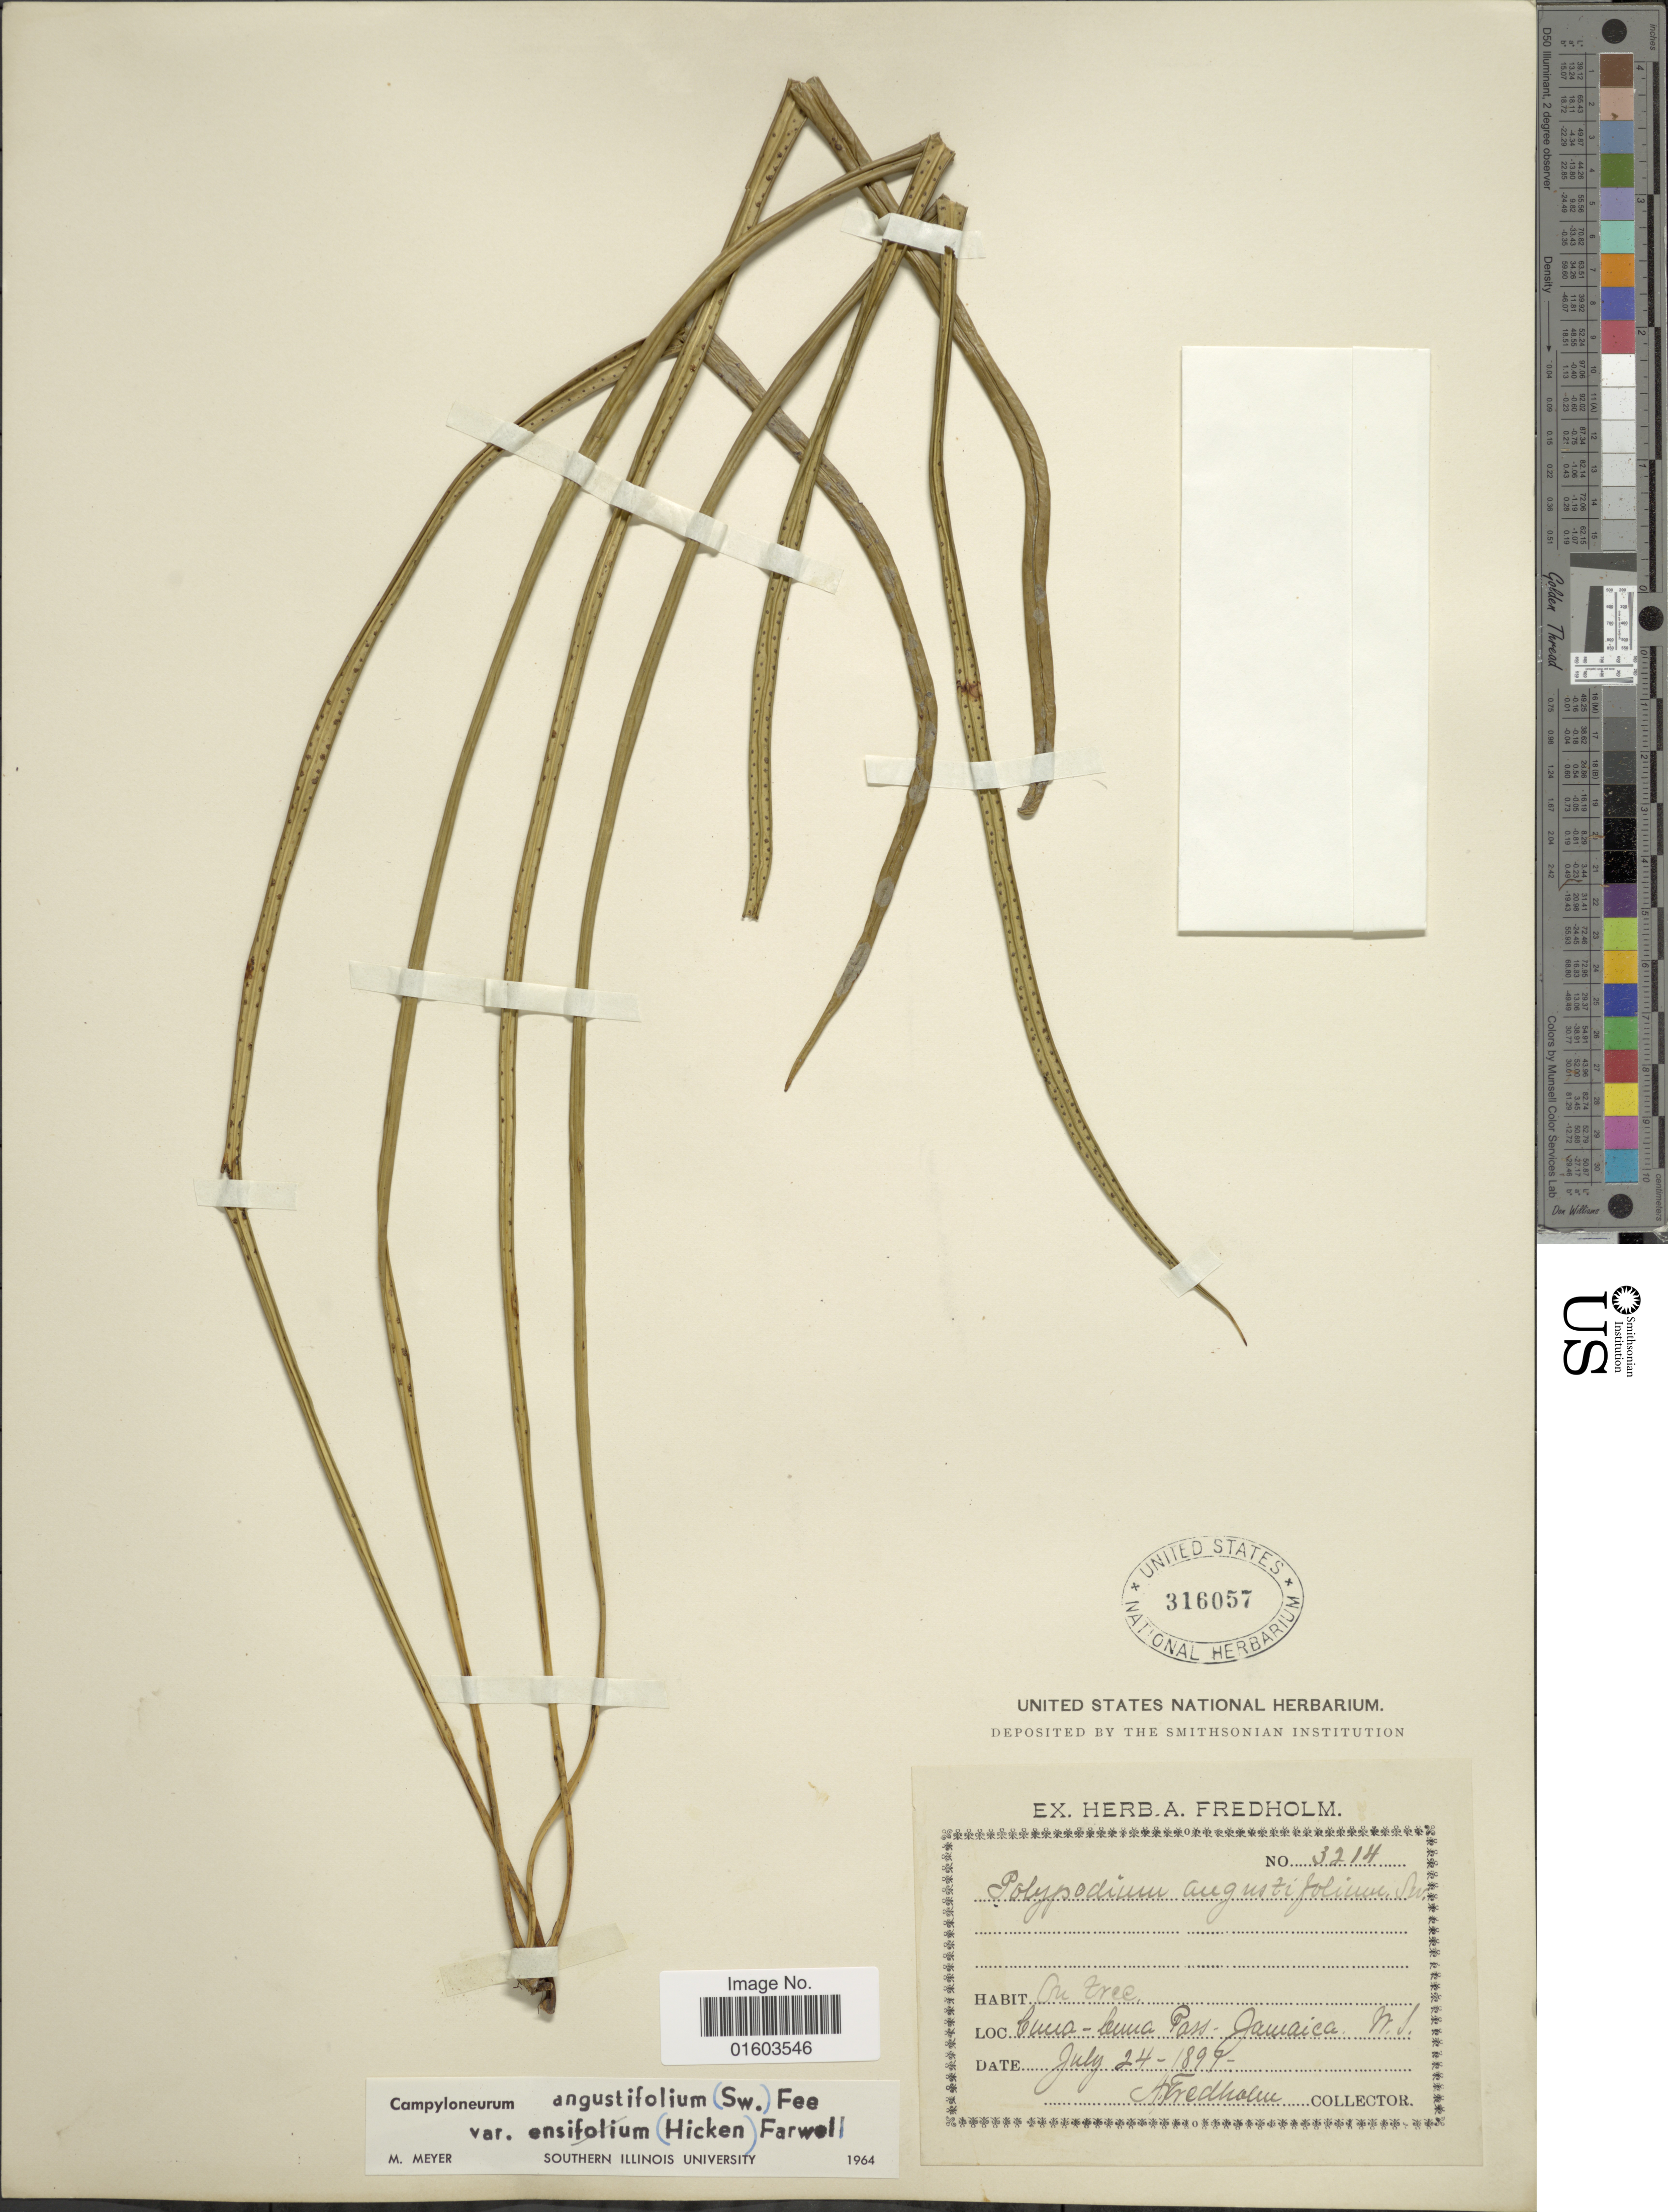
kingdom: Plantae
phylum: Tracheophyta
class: Polypodiopsida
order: Polypodiales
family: Polypodiaceae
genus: Campyloneurum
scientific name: Campyloneurum angustifolium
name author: (Sw.) Fée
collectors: A. Fredholm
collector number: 3214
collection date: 1897-07-24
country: Jamaica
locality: Cuna-Cuna Pass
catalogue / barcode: US 316057